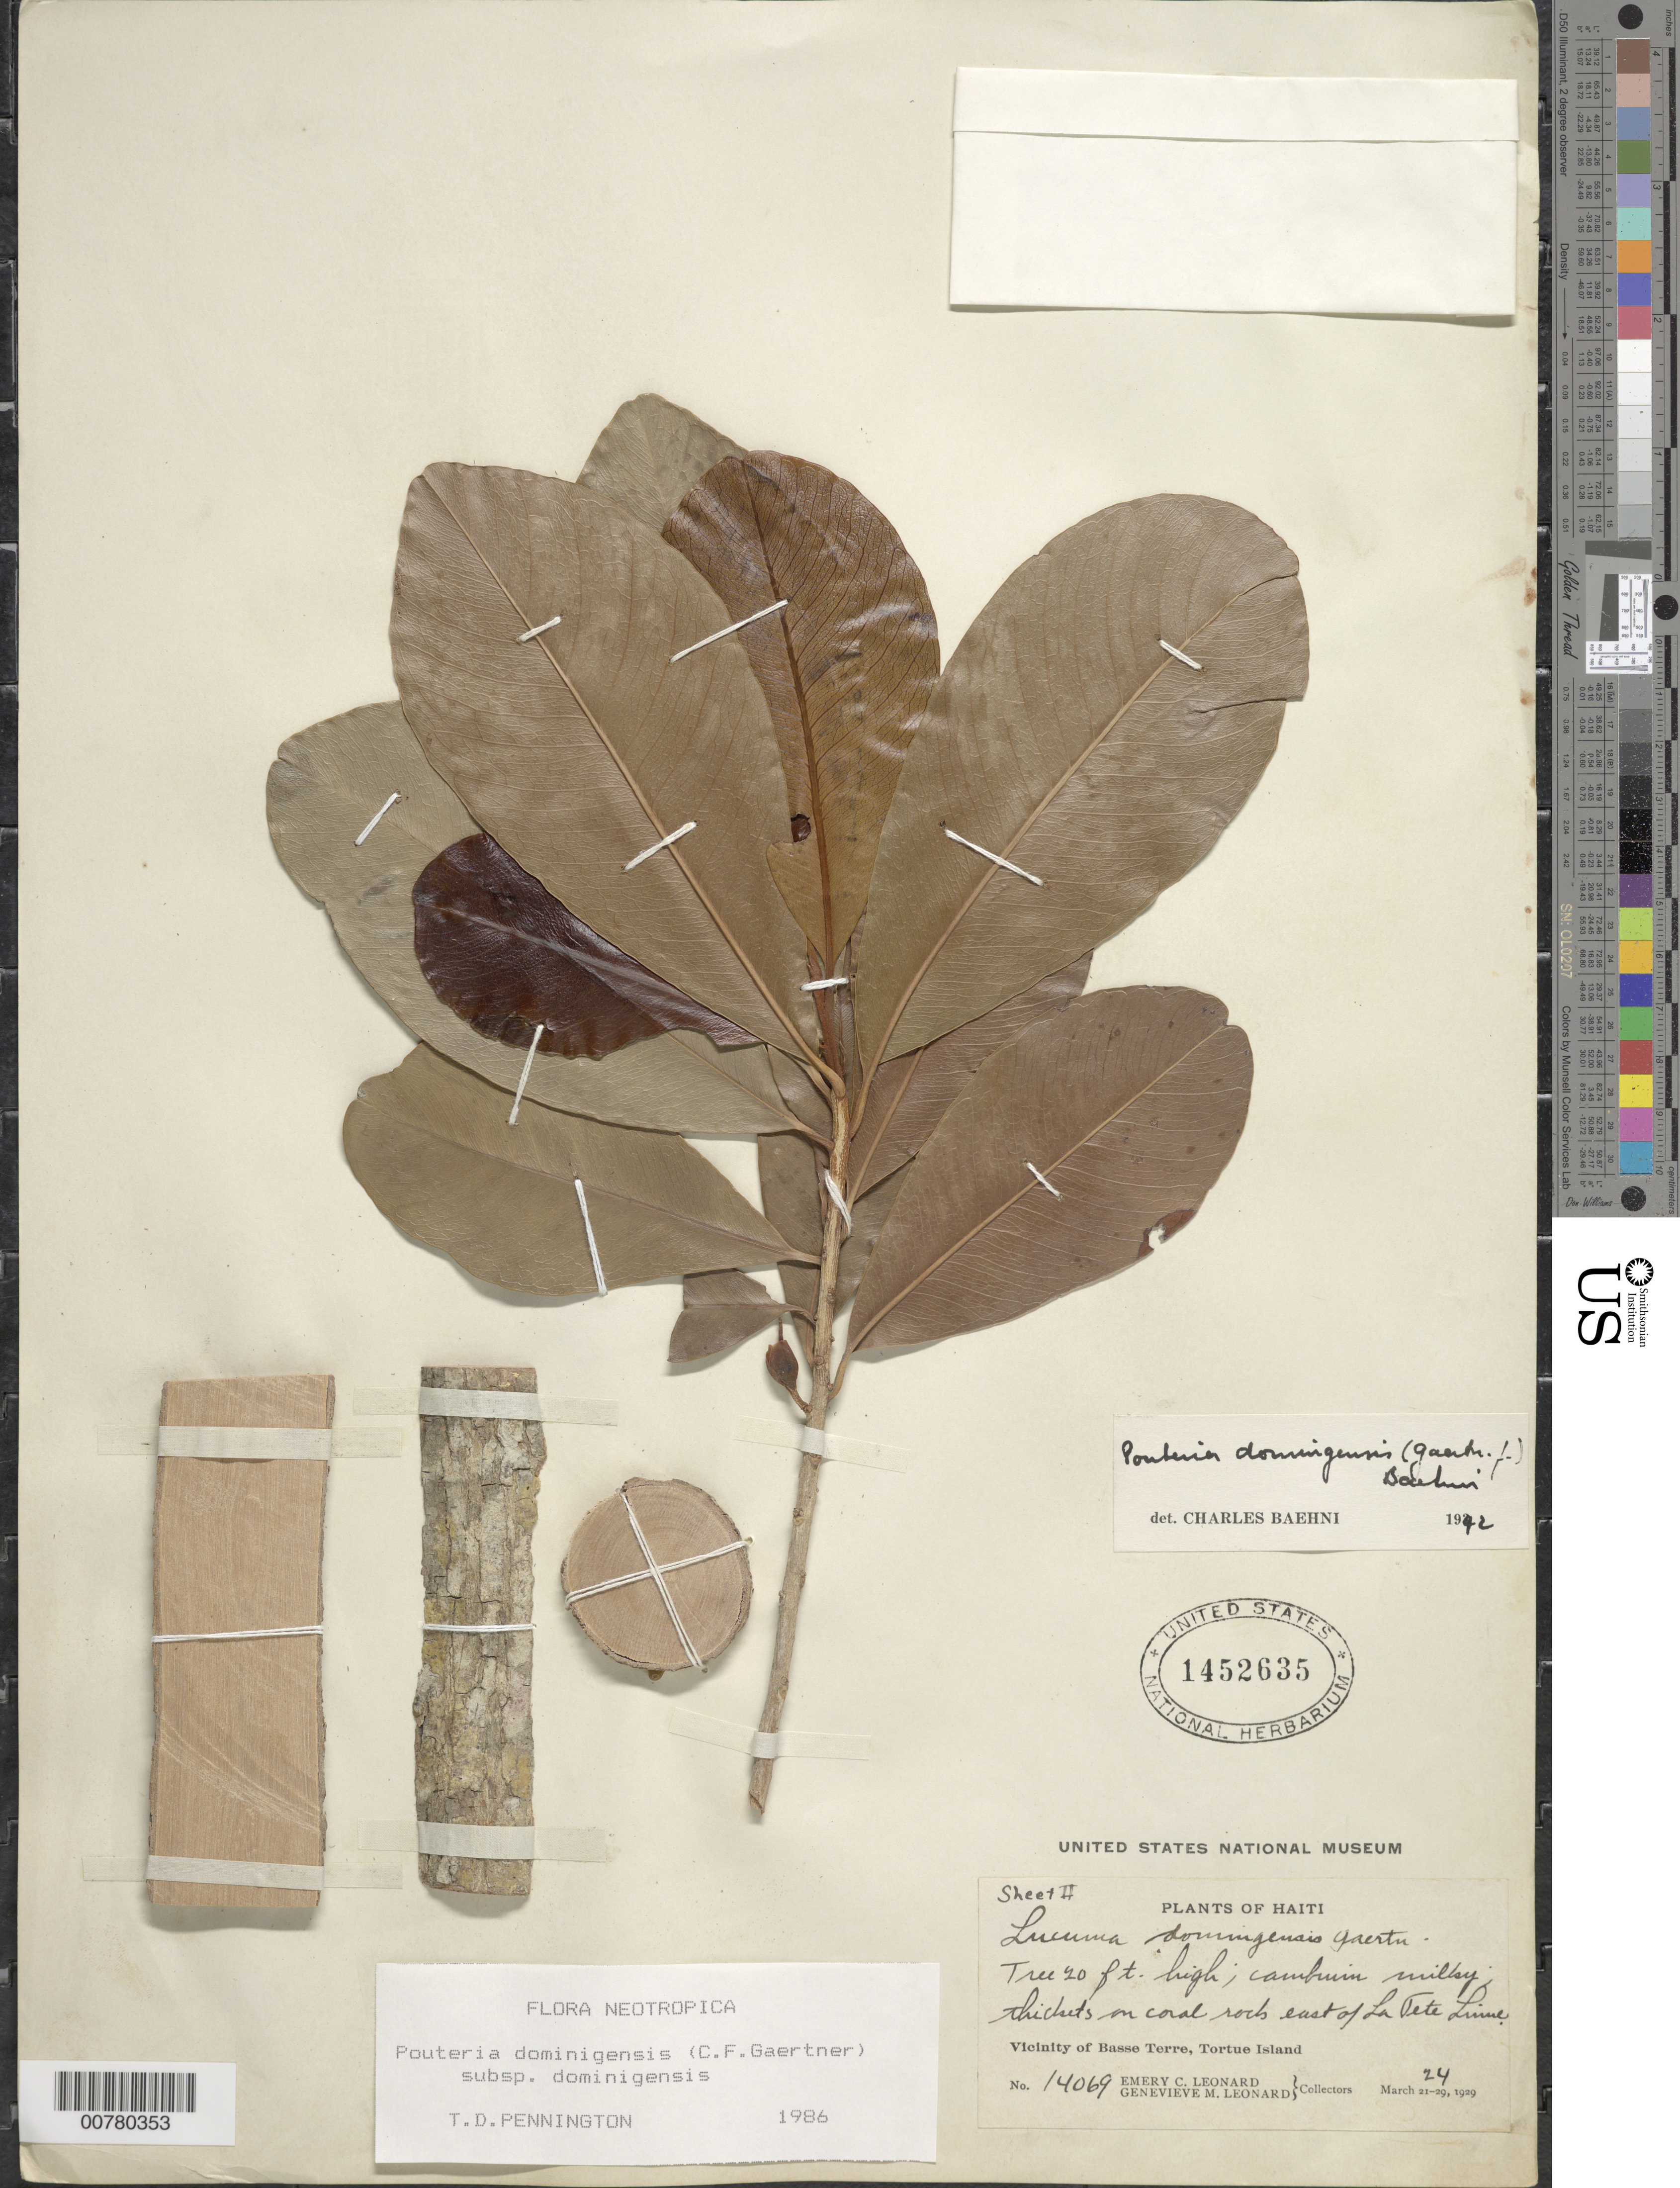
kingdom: Plantae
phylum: Tracheophyta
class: Magnoliopsida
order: Ericales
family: Sapotaceae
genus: Pouteria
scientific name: Pouteria domingensis subsp. domingensis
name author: (C.F. Gaertn.) Baehni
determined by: Pennington, T. D., (K)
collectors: E. C. Leonard & G. M. Leonard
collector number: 14069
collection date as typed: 24 Mar 1929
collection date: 1929-03-24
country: Haiti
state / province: Nord-Óuest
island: Île de la Tortue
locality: Tortue Island, vicinity of Basse Terre, east of La Tete Linne.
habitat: Thicket on coral rock.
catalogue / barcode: US 1452635